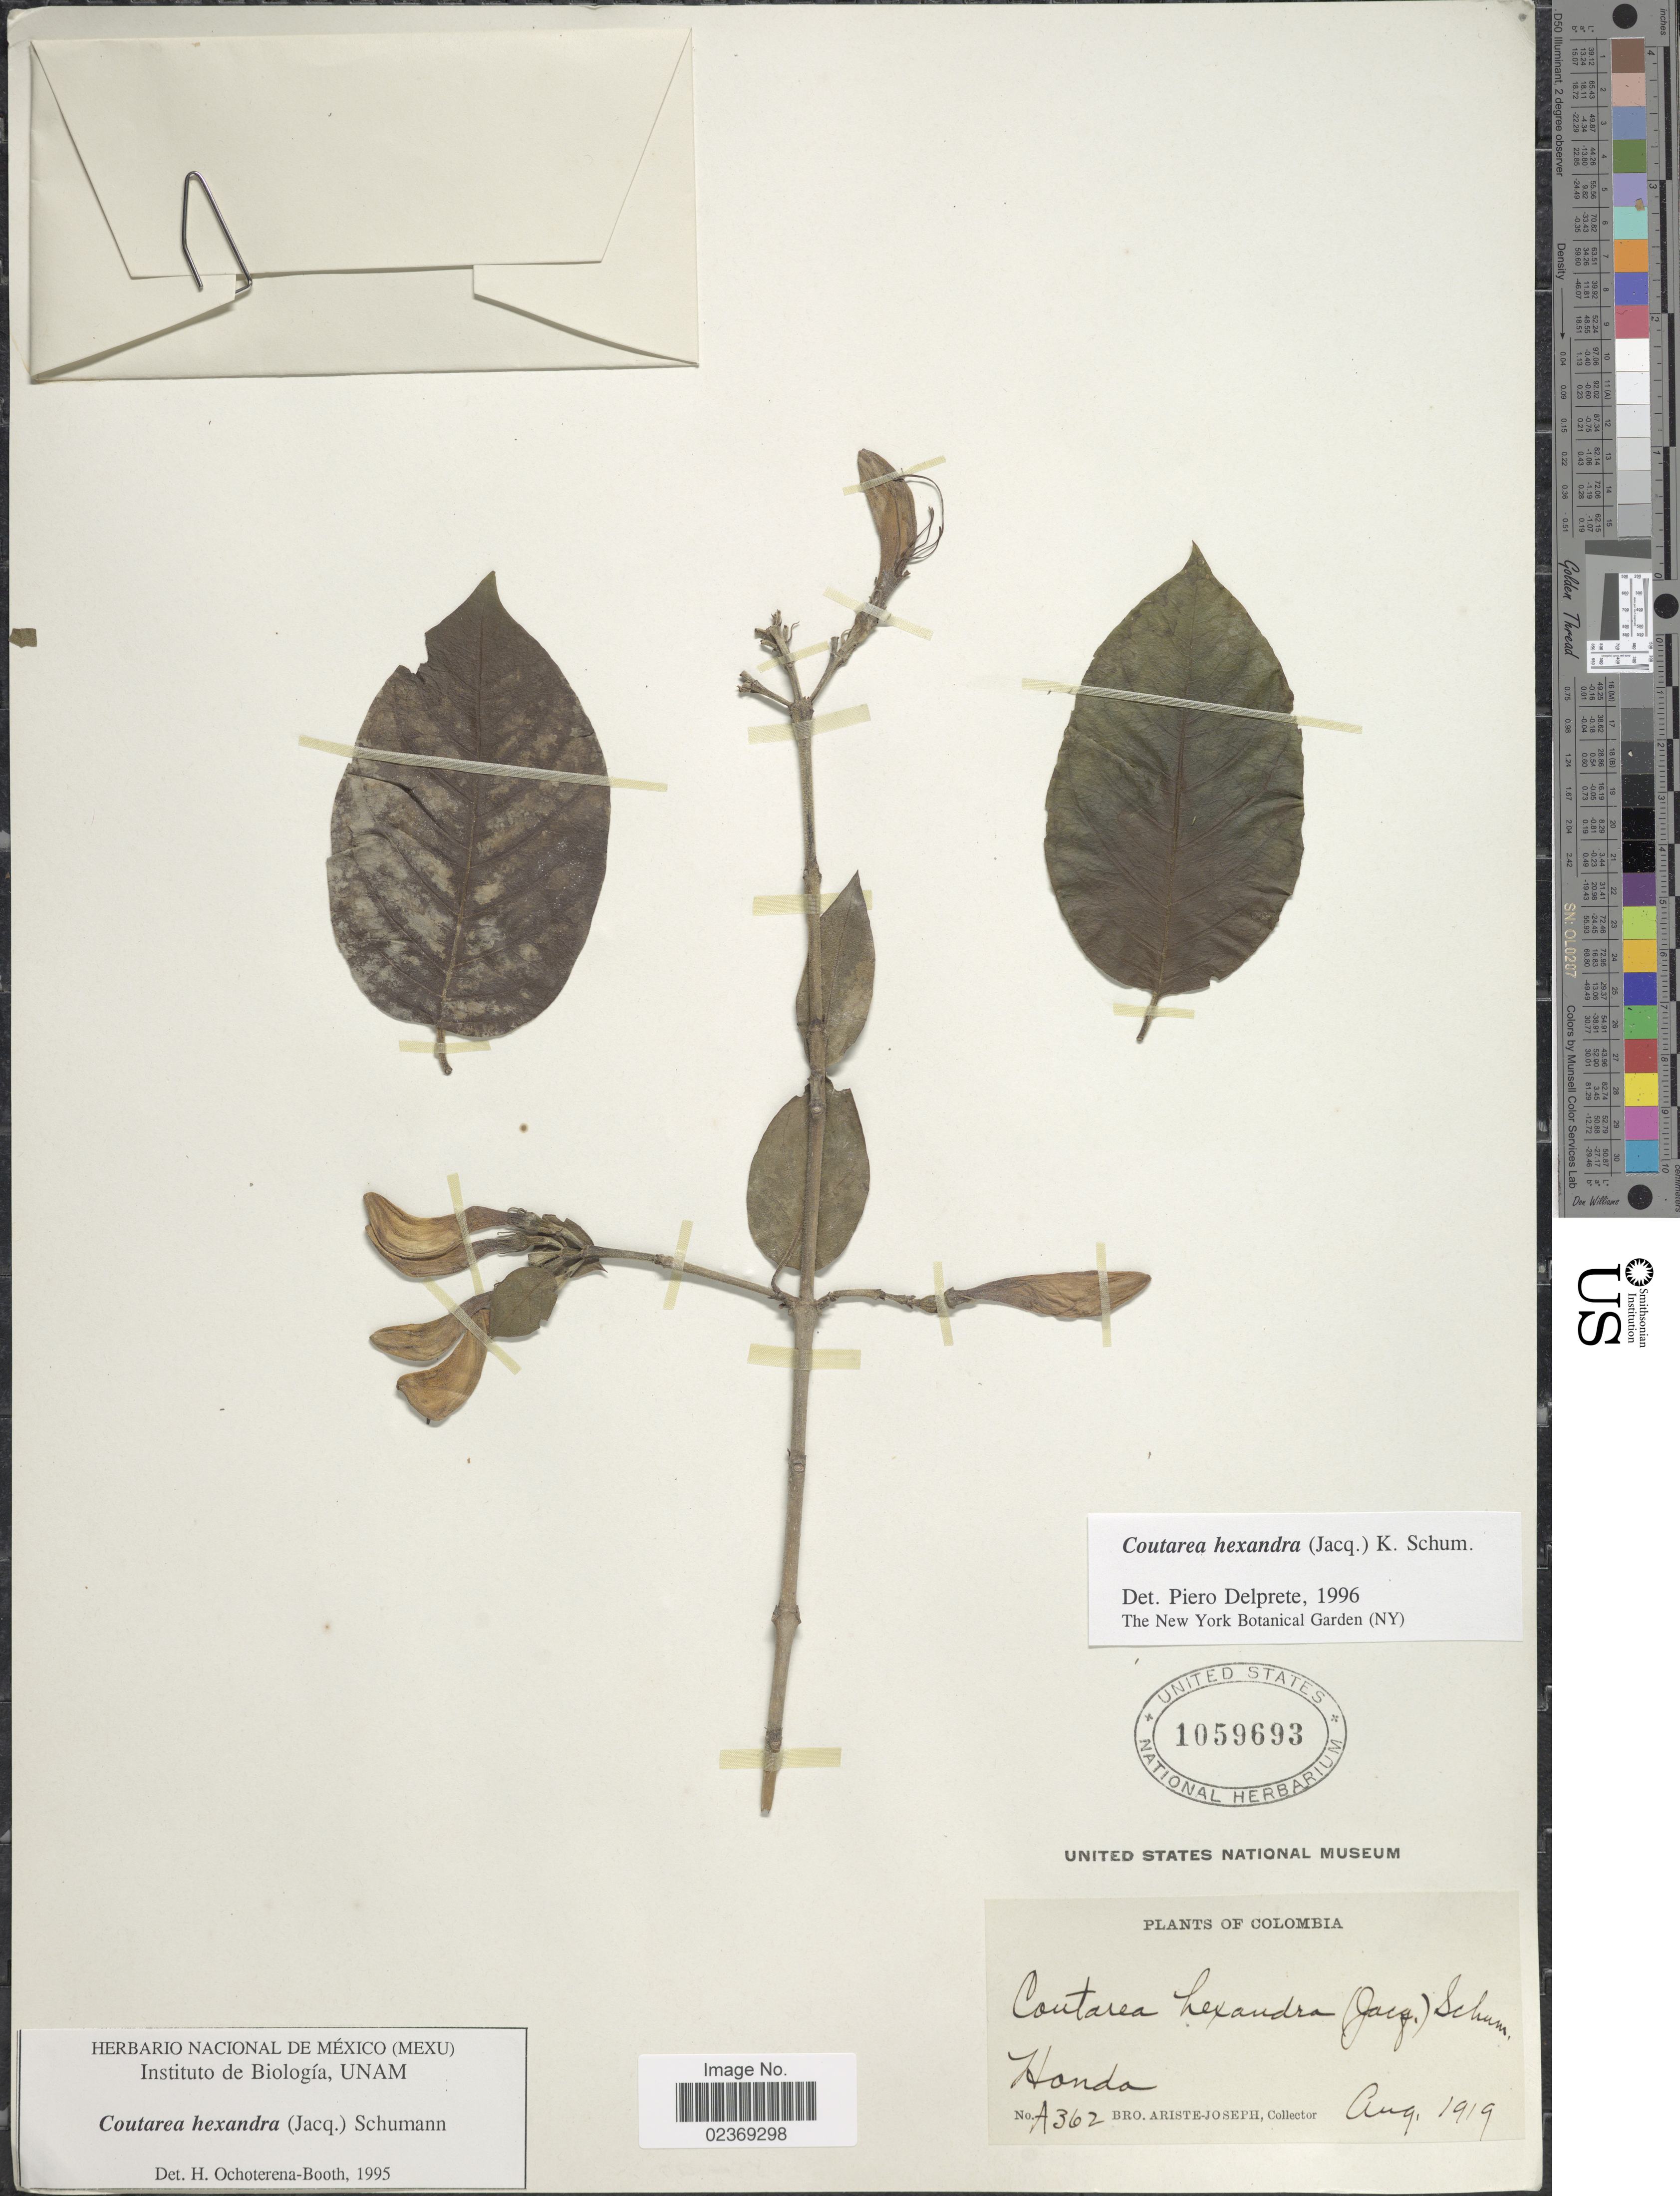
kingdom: Plantae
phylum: Tracheophyta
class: Magnoliopsida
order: Gentianales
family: Rubiaceae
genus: Coutarea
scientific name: Coutarea hexandra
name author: (Jacq.) K. Schum.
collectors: Bro. Ariste-Joseph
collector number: A362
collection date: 1919-08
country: Colombia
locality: Honda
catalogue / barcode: US 1059693